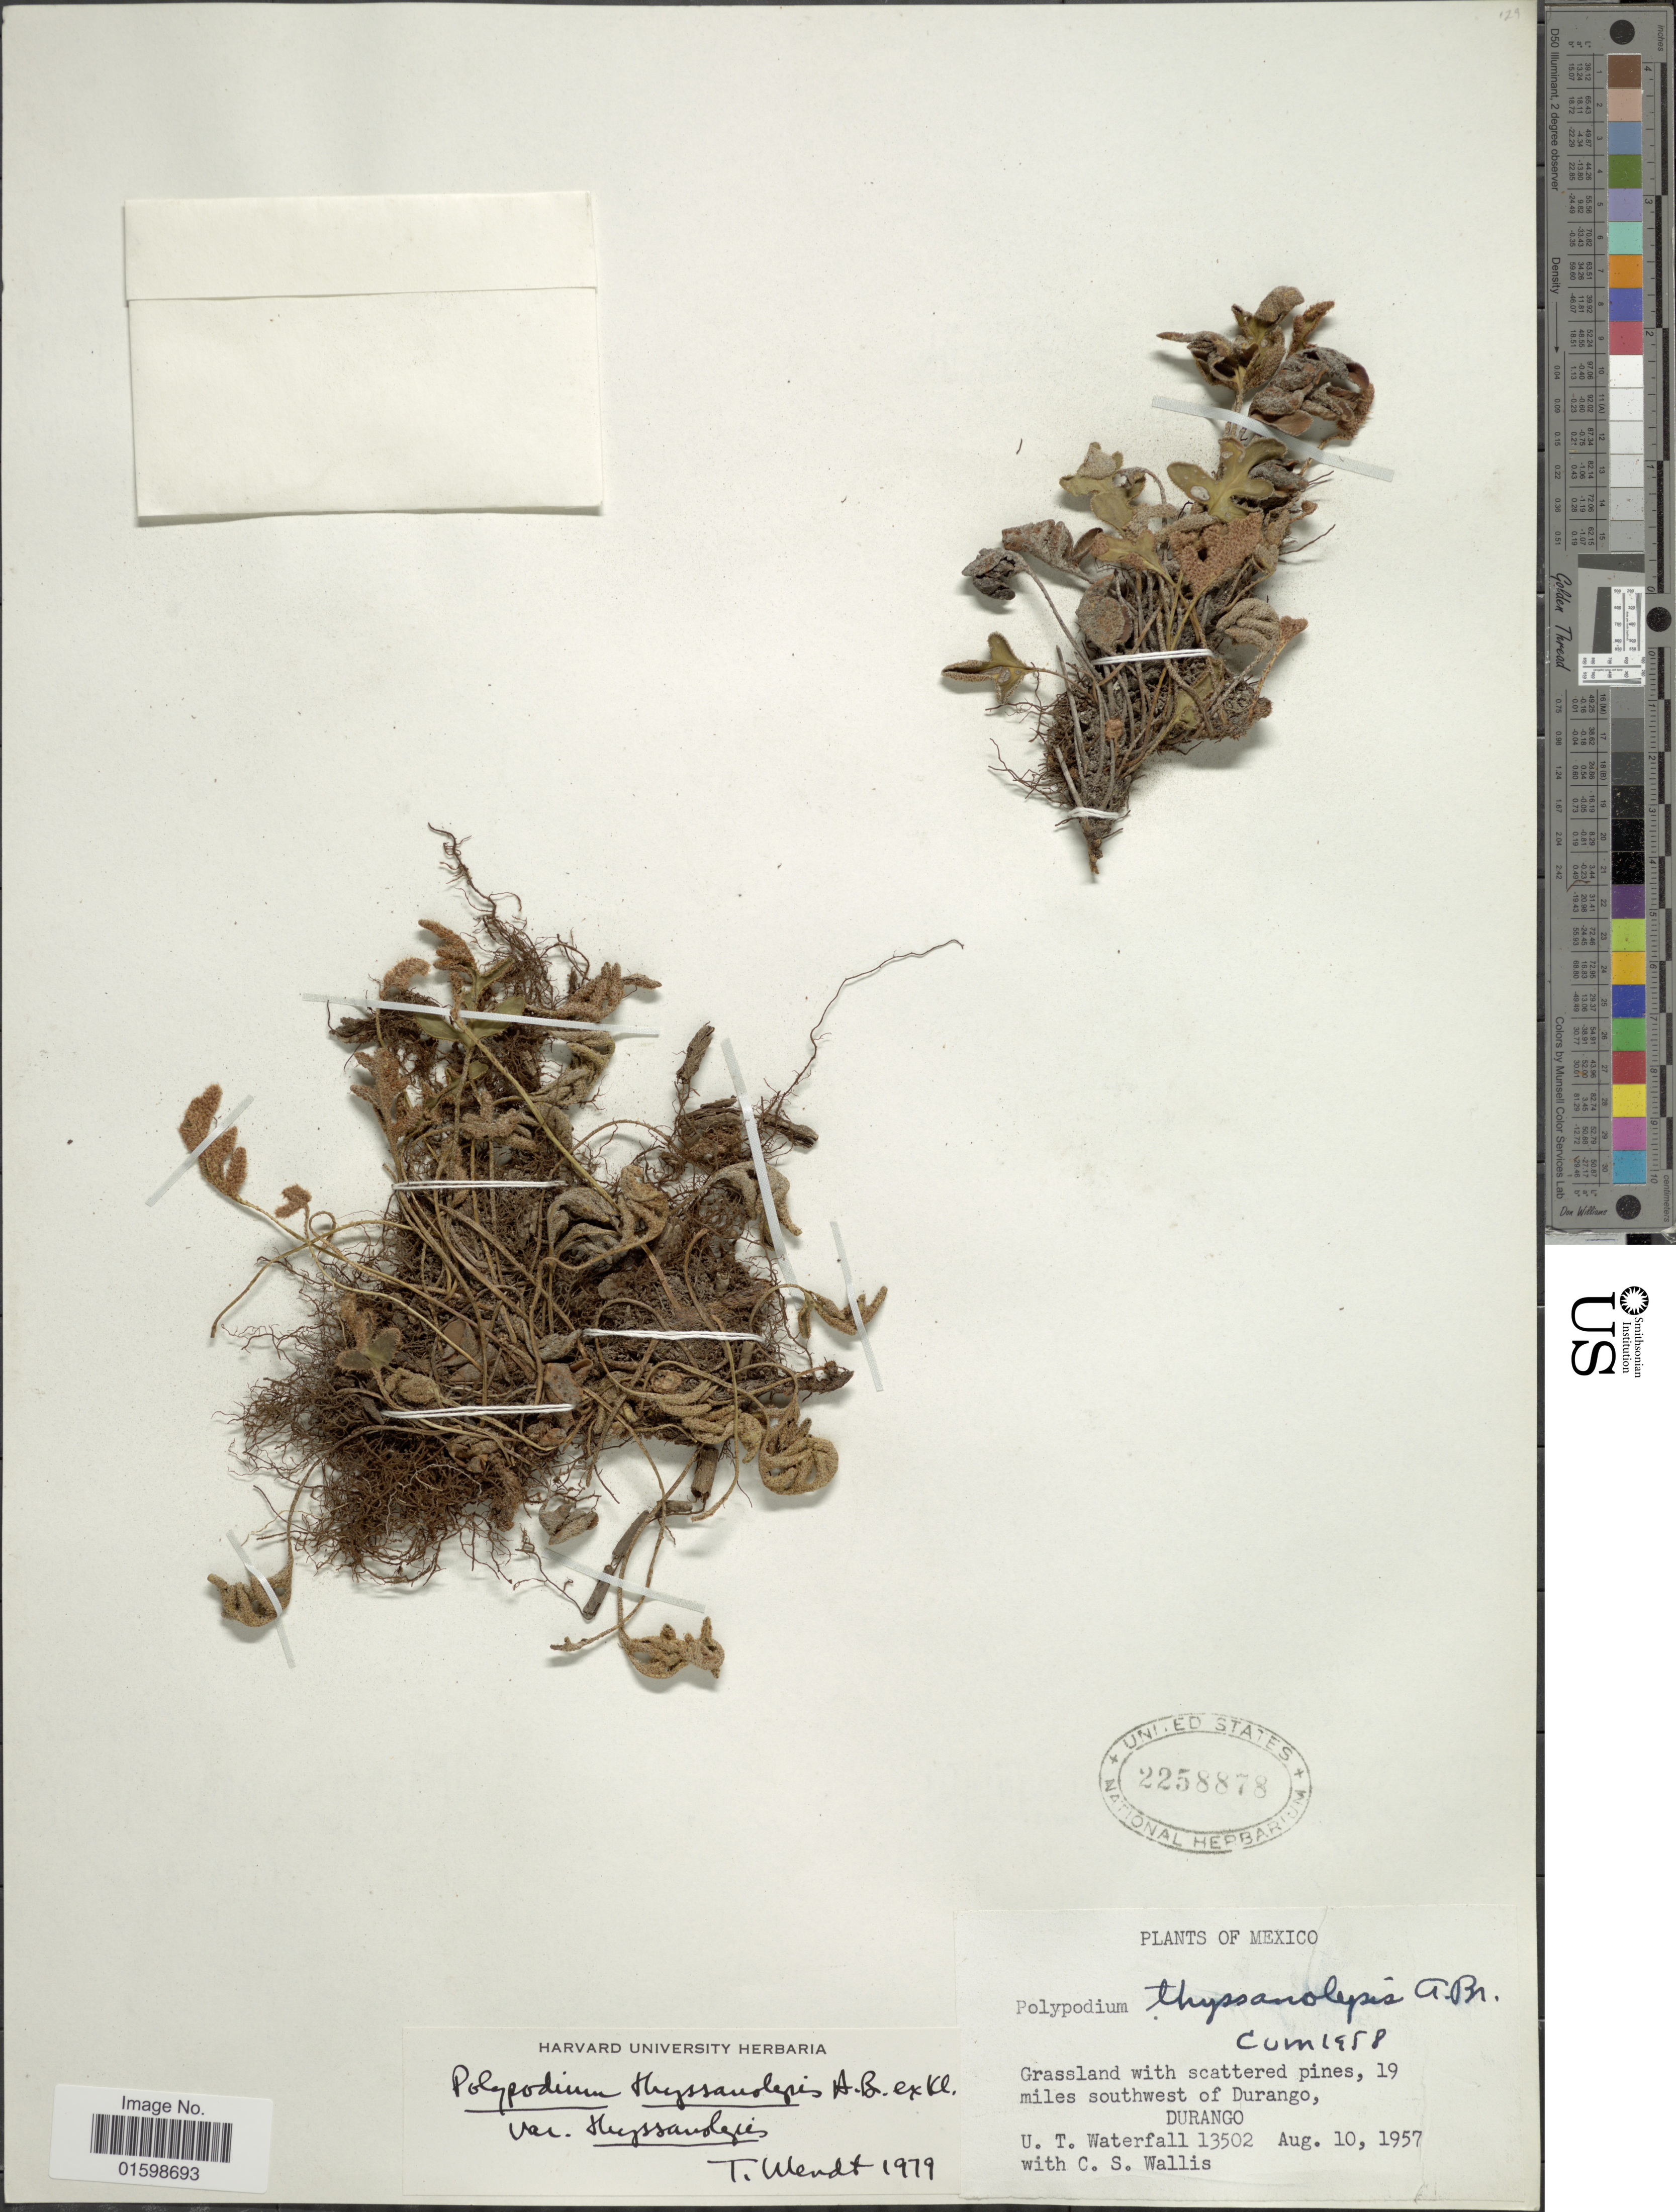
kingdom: Plantae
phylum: Tracheophyta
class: Polypodiopsida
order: Polypodiales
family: Polypodiaceae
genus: Pleopeltis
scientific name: Pleopeltis thyssanolepis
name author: (A. Braun ex Klotzsch) E.G. Andrews & Windham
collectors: U. T. Waterfall & C. S. Wallis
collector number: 13502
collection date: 1957-08-10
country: Mexico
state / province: Durango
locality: Grassland with scattered pines, 19 miles southwest of Durango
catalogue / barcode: US 2258878